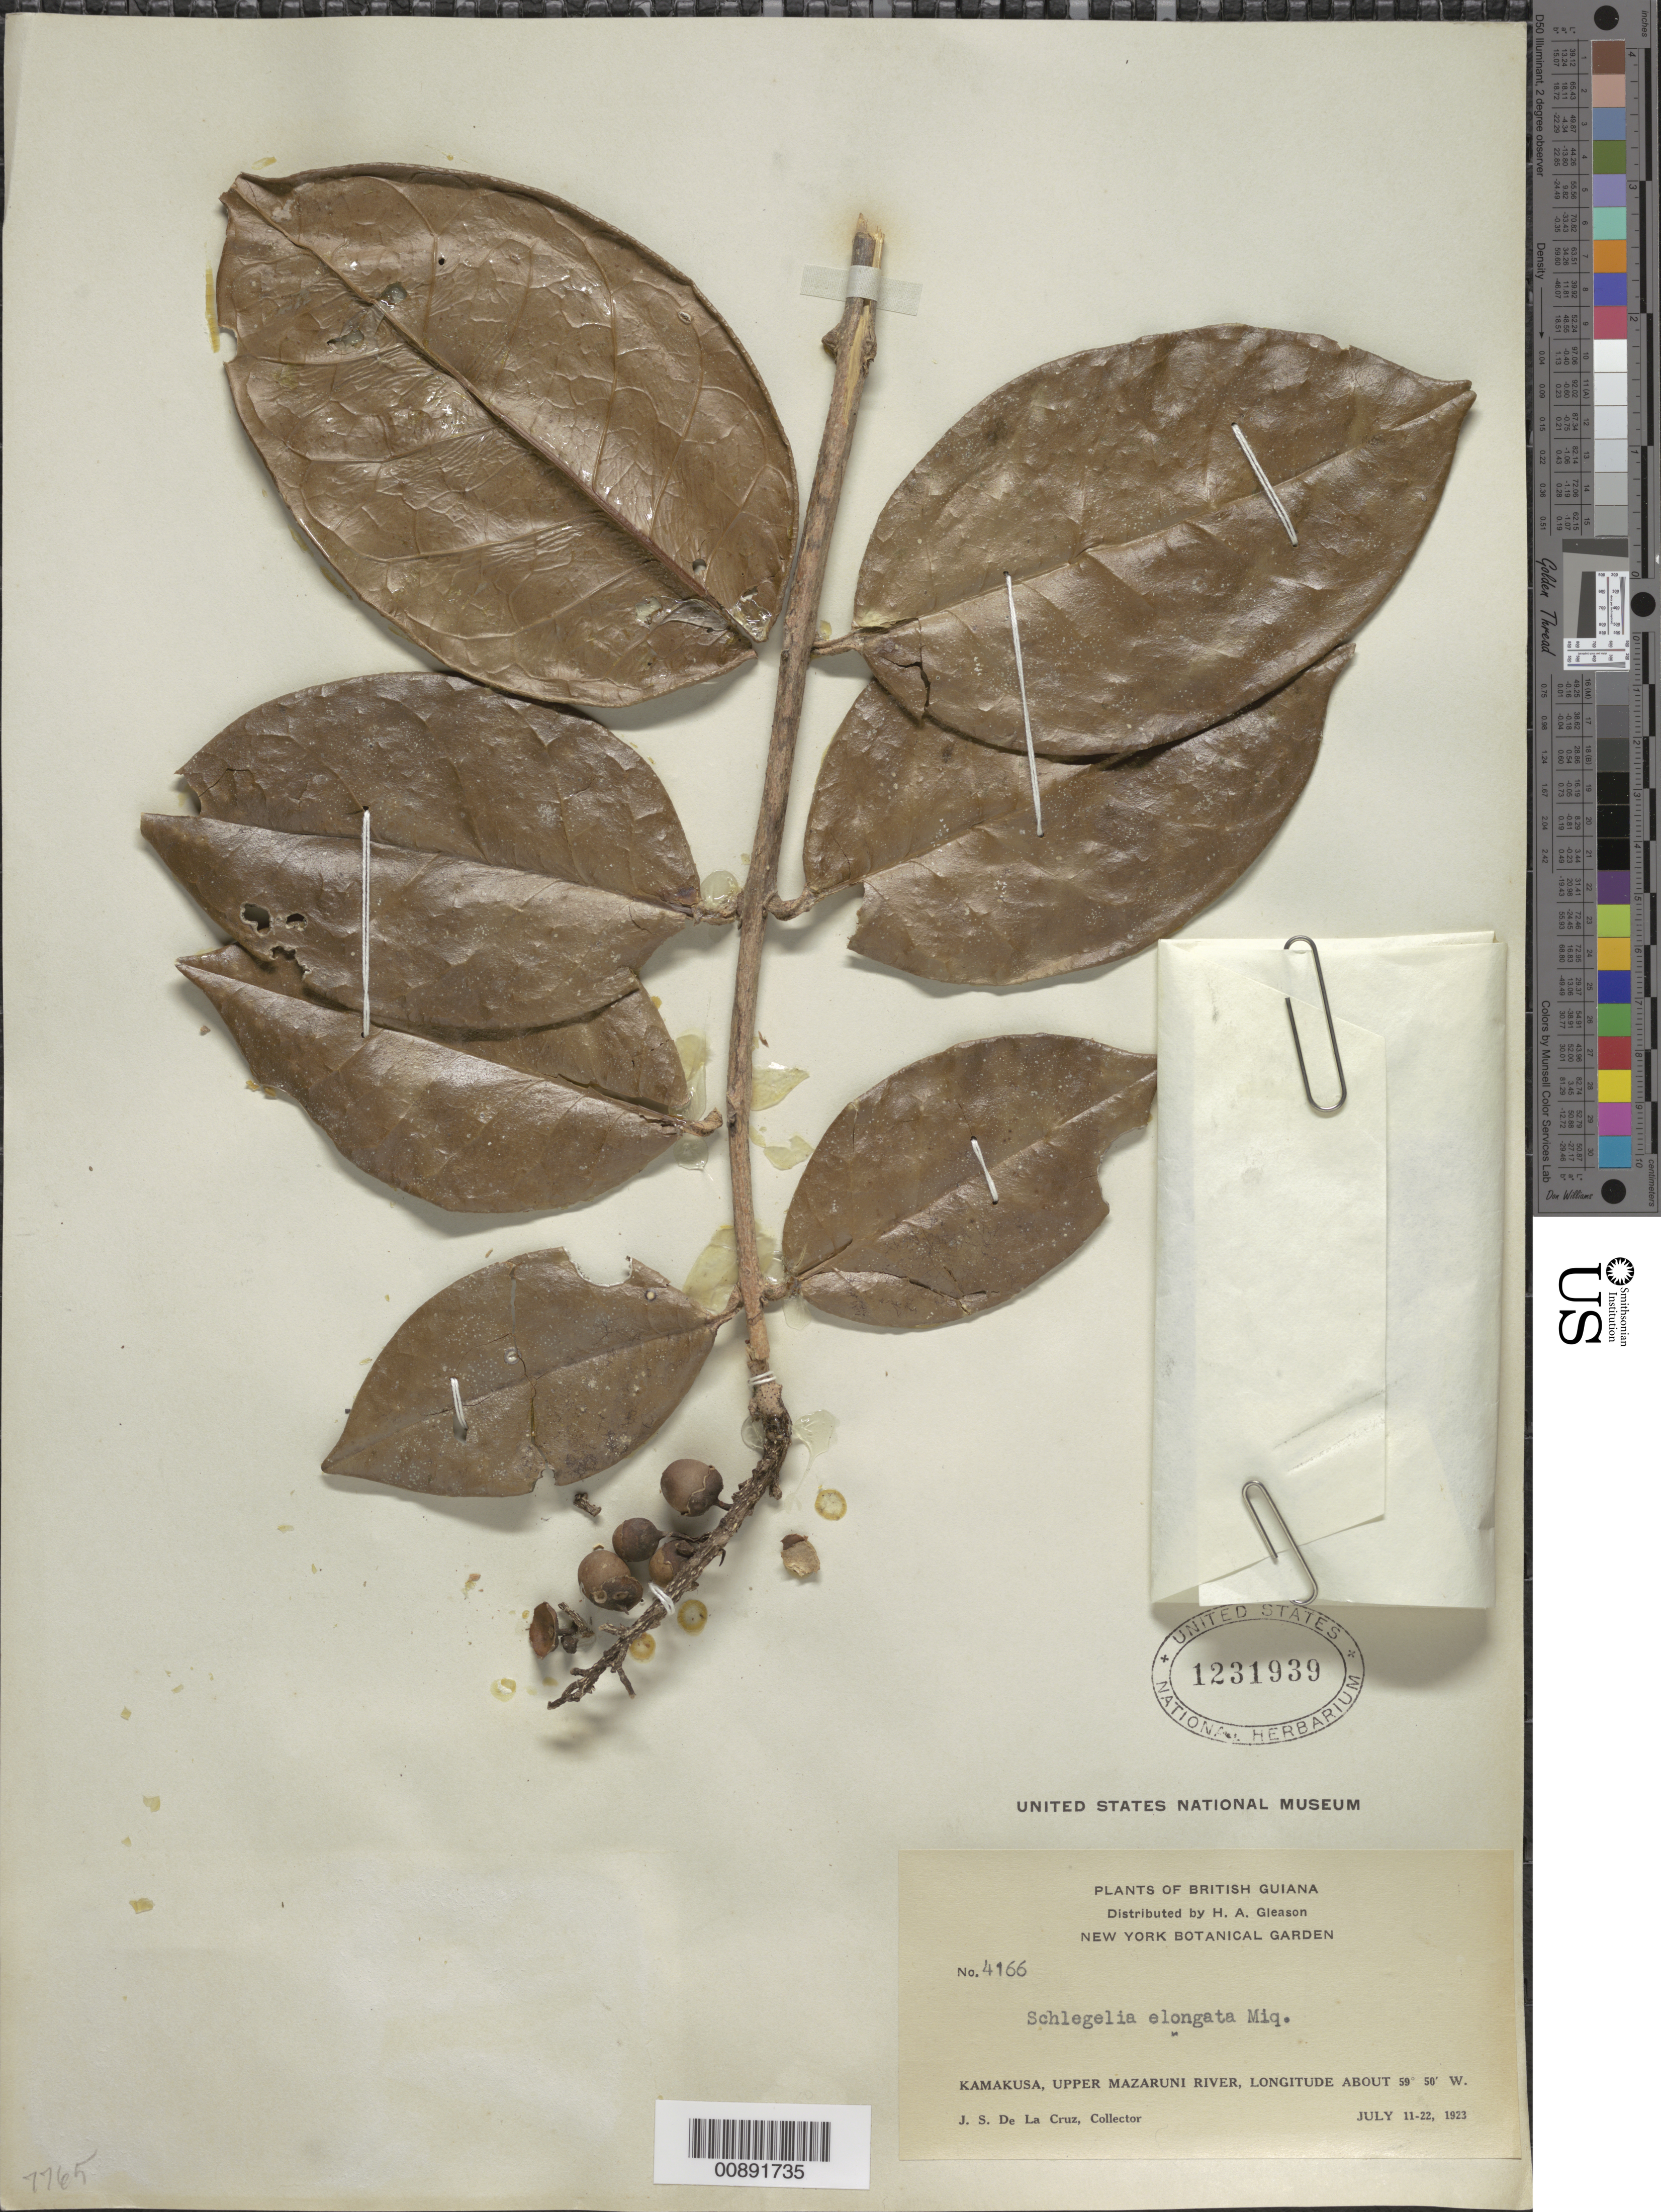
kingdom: Plantae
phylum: Tracheophyta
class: Magnoliopsida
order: Lamiales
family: Schlegeliaceae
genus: Schlegelia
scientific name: Schlegelia elongata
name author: Miq.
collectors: J. S. de la Cruz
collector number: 4166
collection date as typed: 11-Jul-23 to 22-Jul-23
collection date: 1923-07-11/1923-07-22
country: Guyana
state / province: Cuyuni-Mazaruni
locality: Kamakusa, Upper Mazaruni R.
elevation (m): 100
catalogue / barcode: US 1231939